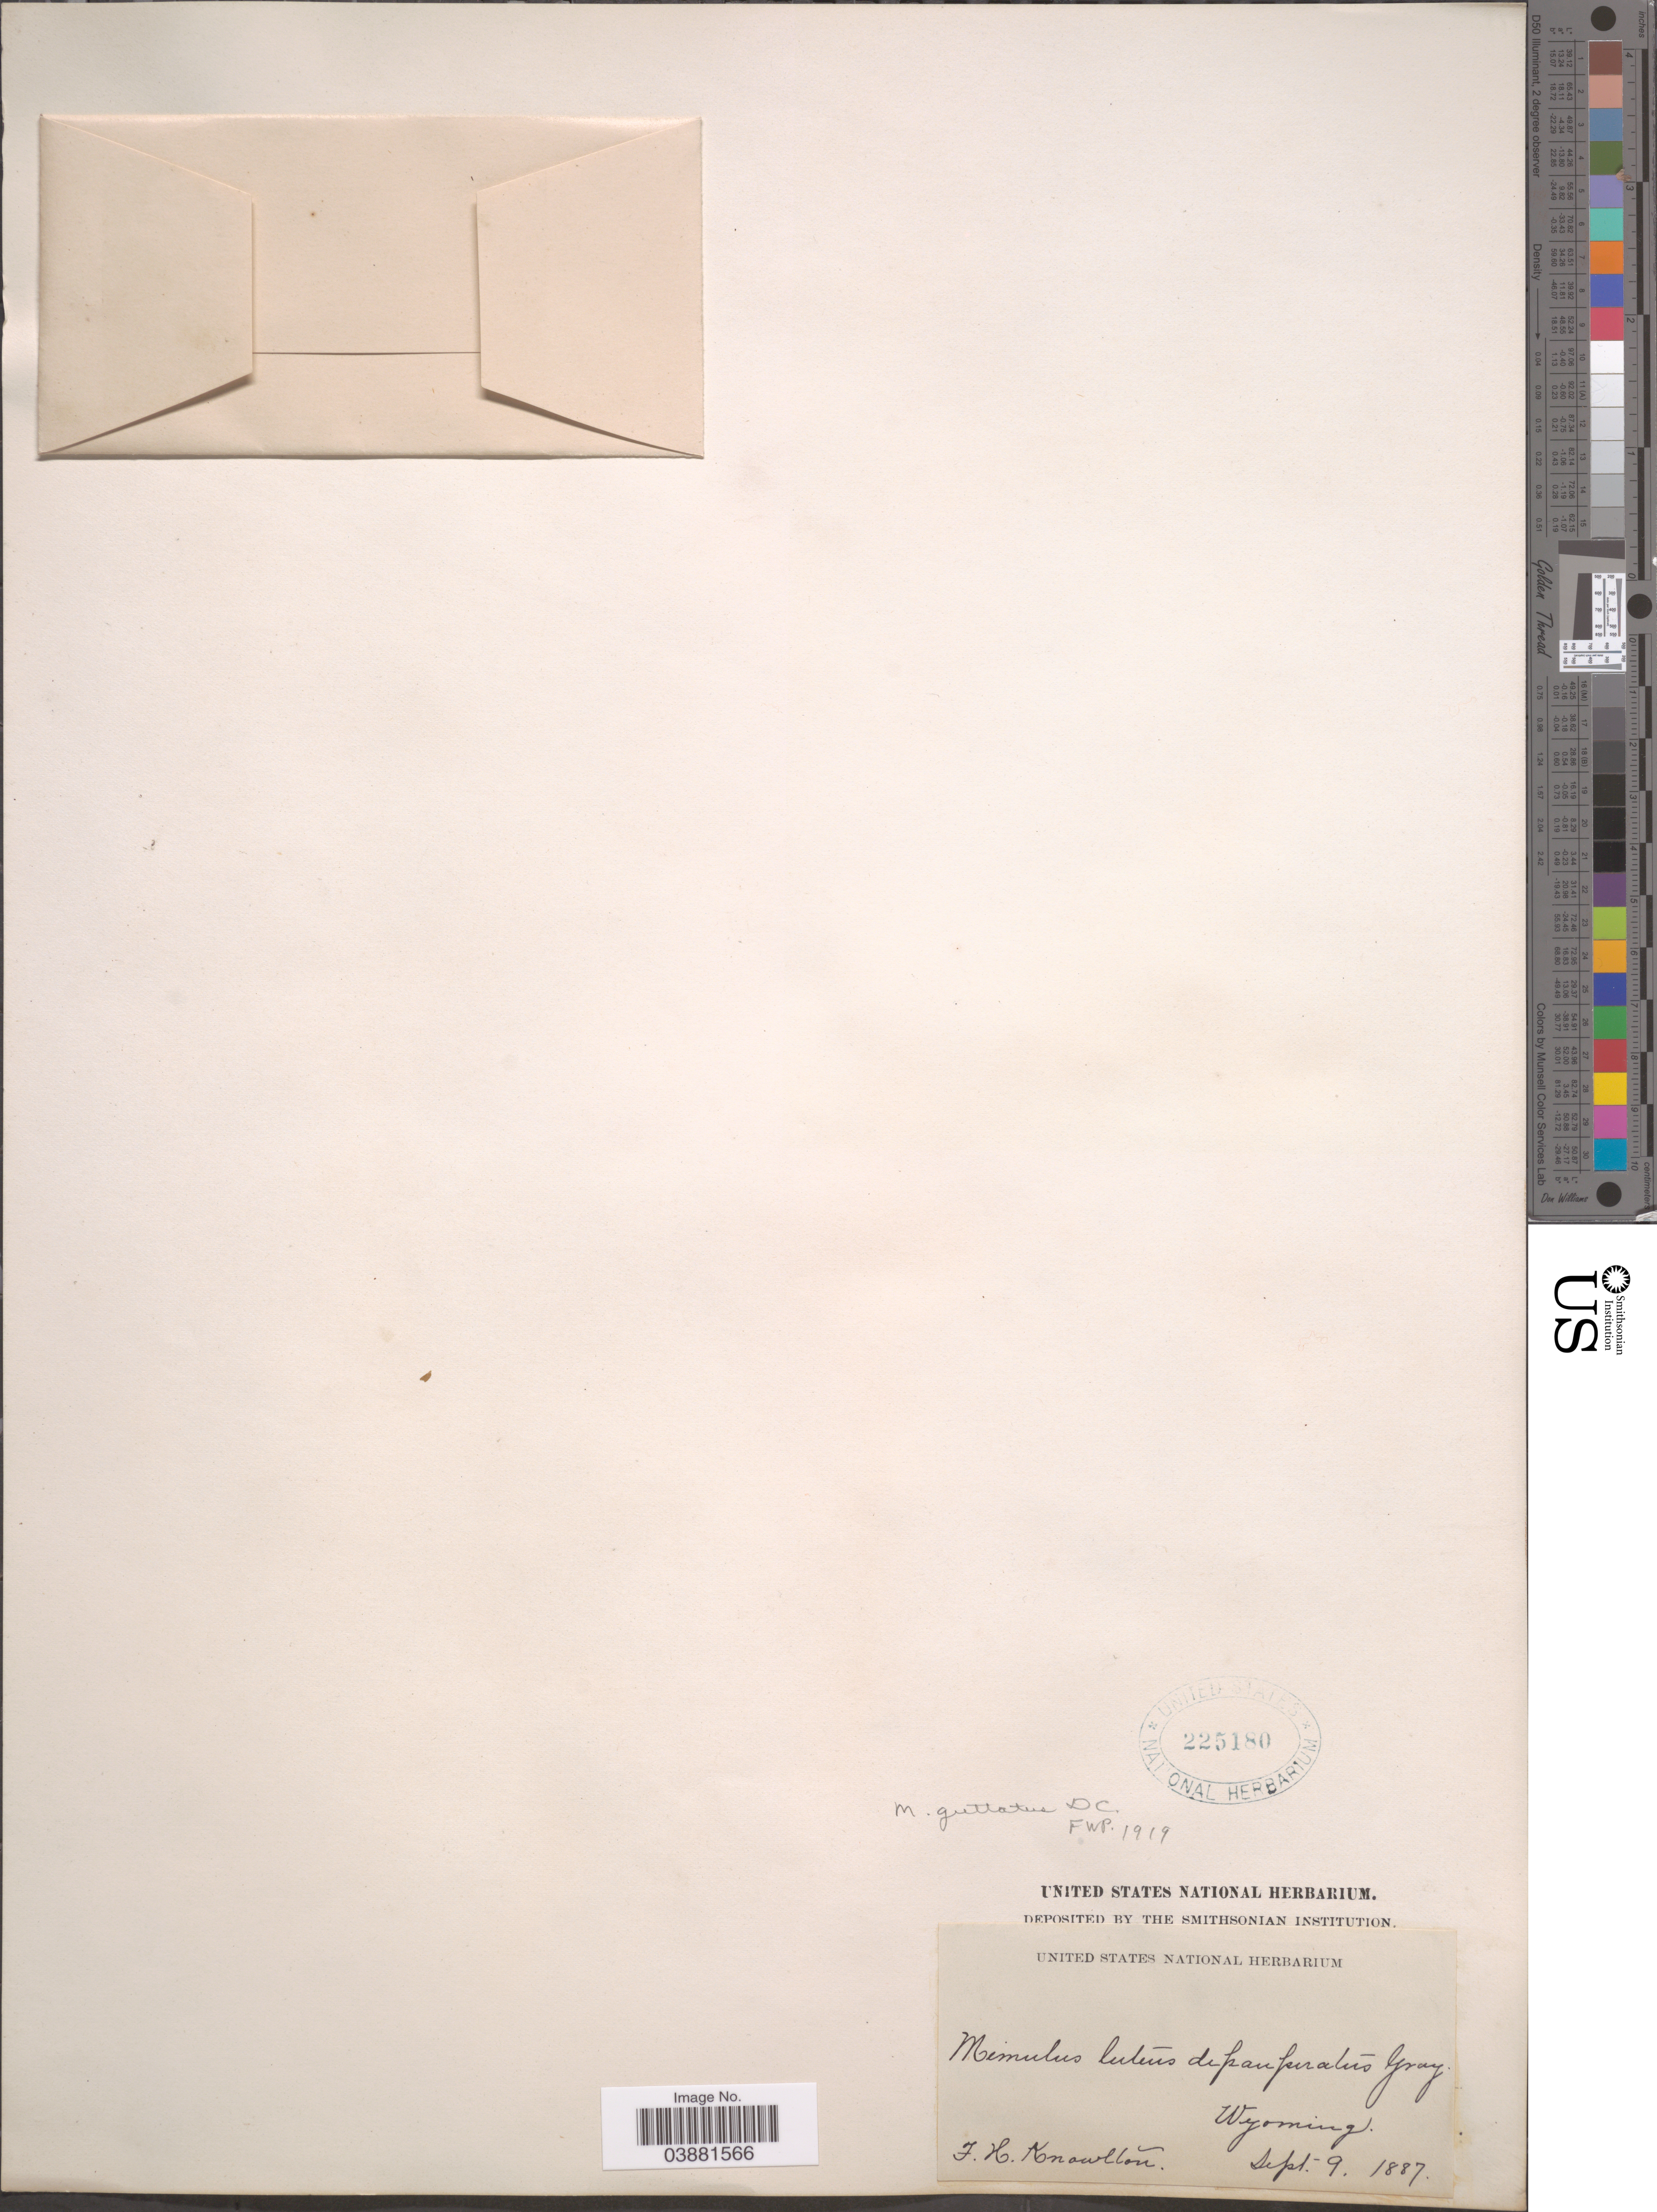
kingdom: Plantae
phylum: Tracheophyta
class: Magnoliopsida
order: Lamiales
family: Phrymaceae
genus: Mimulus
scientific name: Mimulus guttatus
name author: DC.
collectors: F. H. Knowlton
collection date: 1887-09-09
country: United States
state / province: Wyoming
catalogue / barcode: US 225180